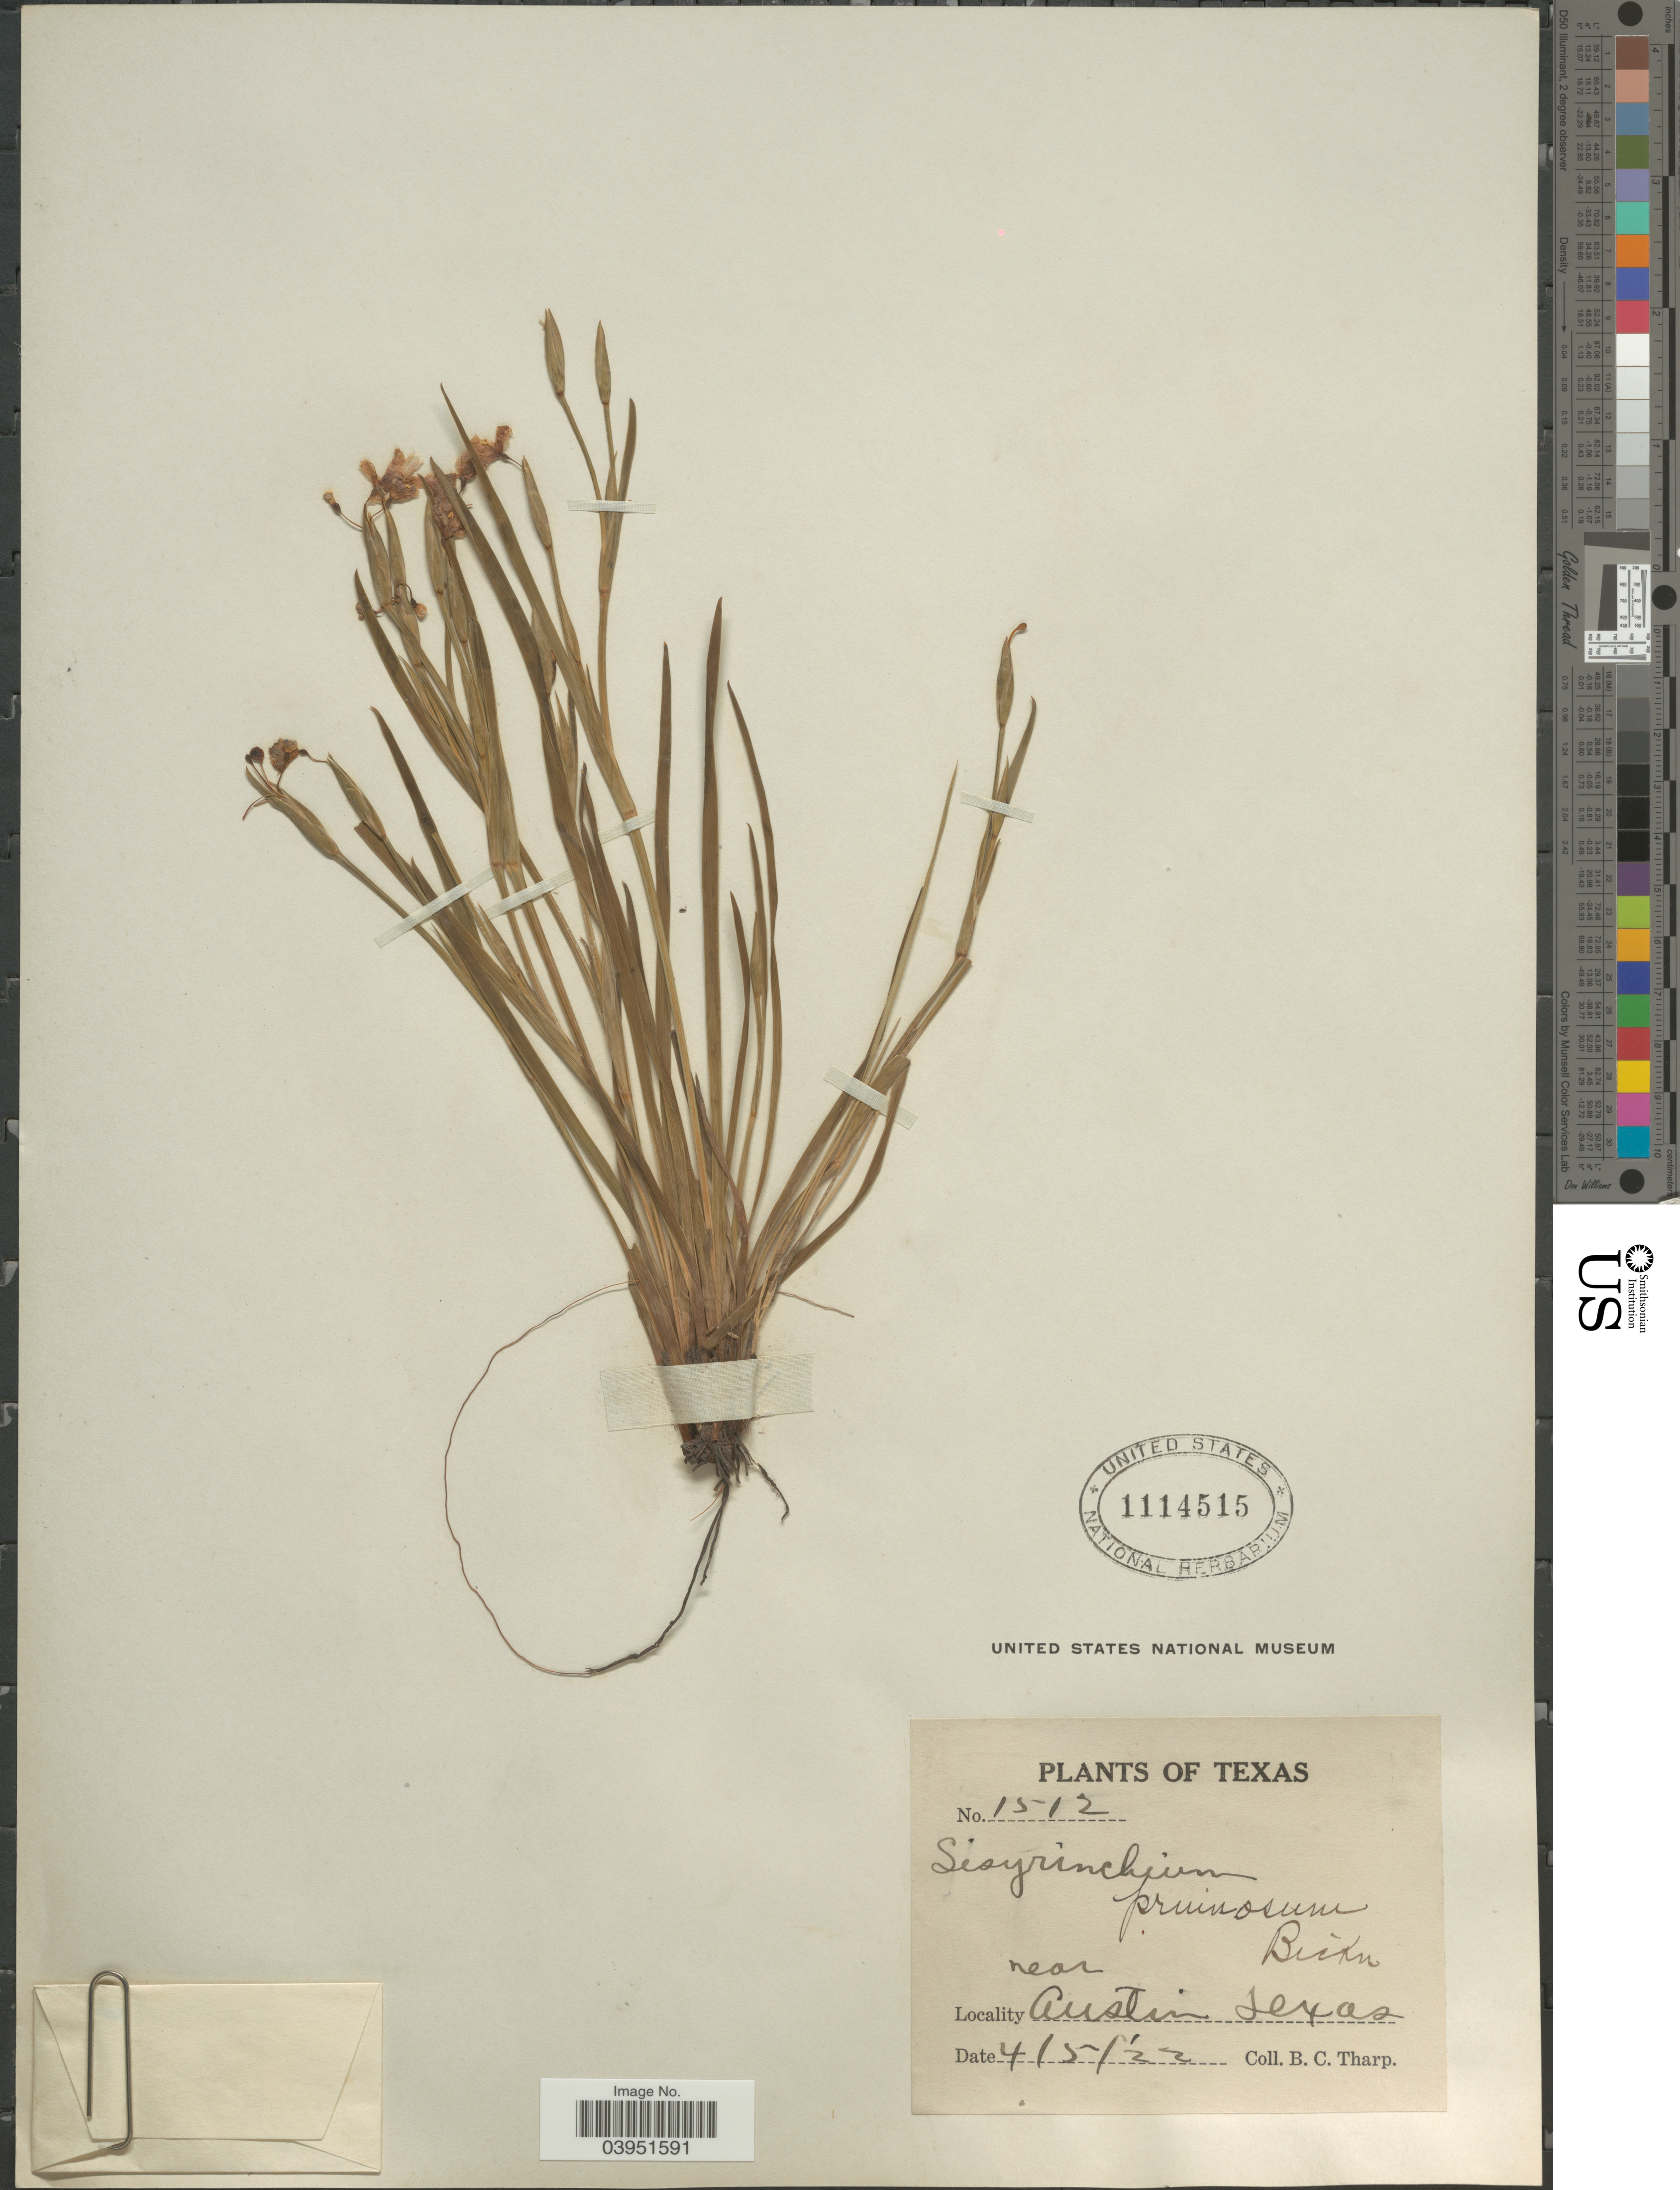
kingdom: Plantae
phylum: Tracheophyta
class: Liliopsida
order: Asparagales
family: Iridaceae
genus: Sisyrinchium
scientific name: Sisyrinchium pruinosum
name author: E.P. Bicknell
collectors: B. C. Tharp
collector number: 1512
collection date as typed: Transcribed d/m/y: 5/4/22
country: United States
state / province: Texas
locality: Near Austin.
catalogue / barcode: US 1114515